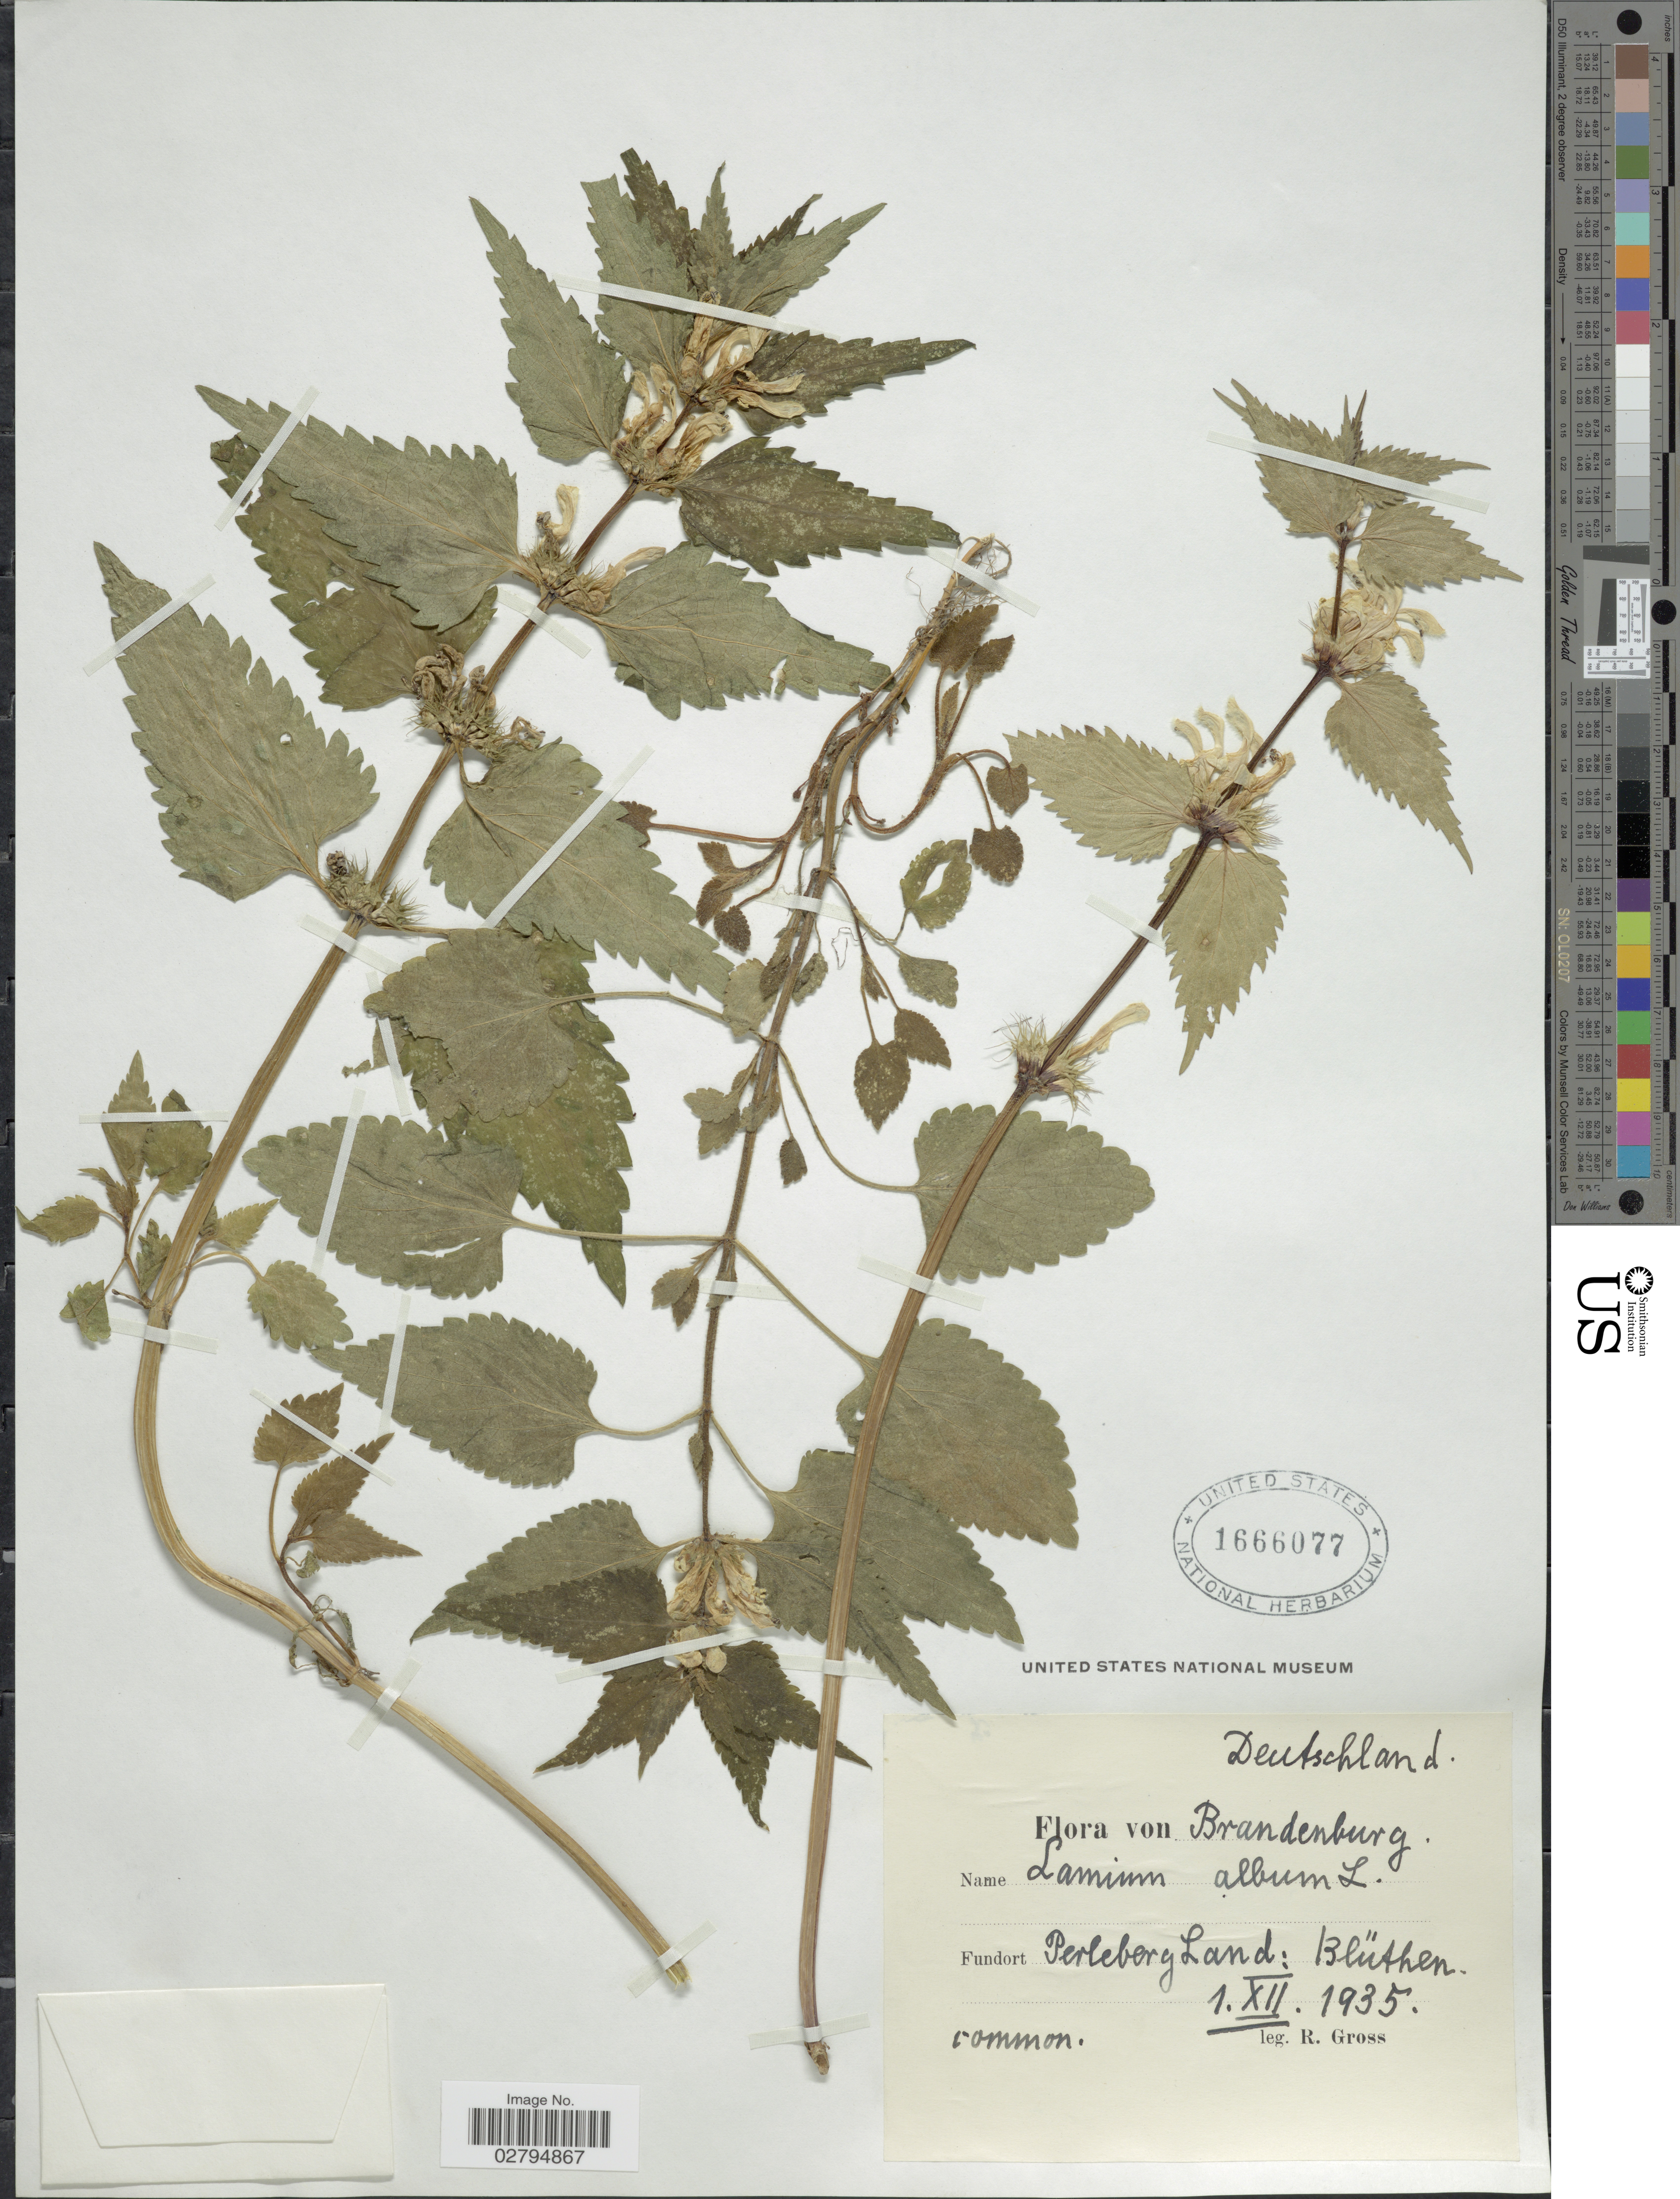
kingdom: Plantae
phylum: Tracheophyta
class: Magnoliopsida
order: Lamiales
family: Lamiaceae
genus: Lamium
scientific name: Lamium album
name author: L.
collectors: R. Gross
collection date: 1935-12-01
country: Germany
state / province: Brandenburg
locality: Brandenburg. Perleberg Land: Blüthen.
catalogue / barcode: US 1666077